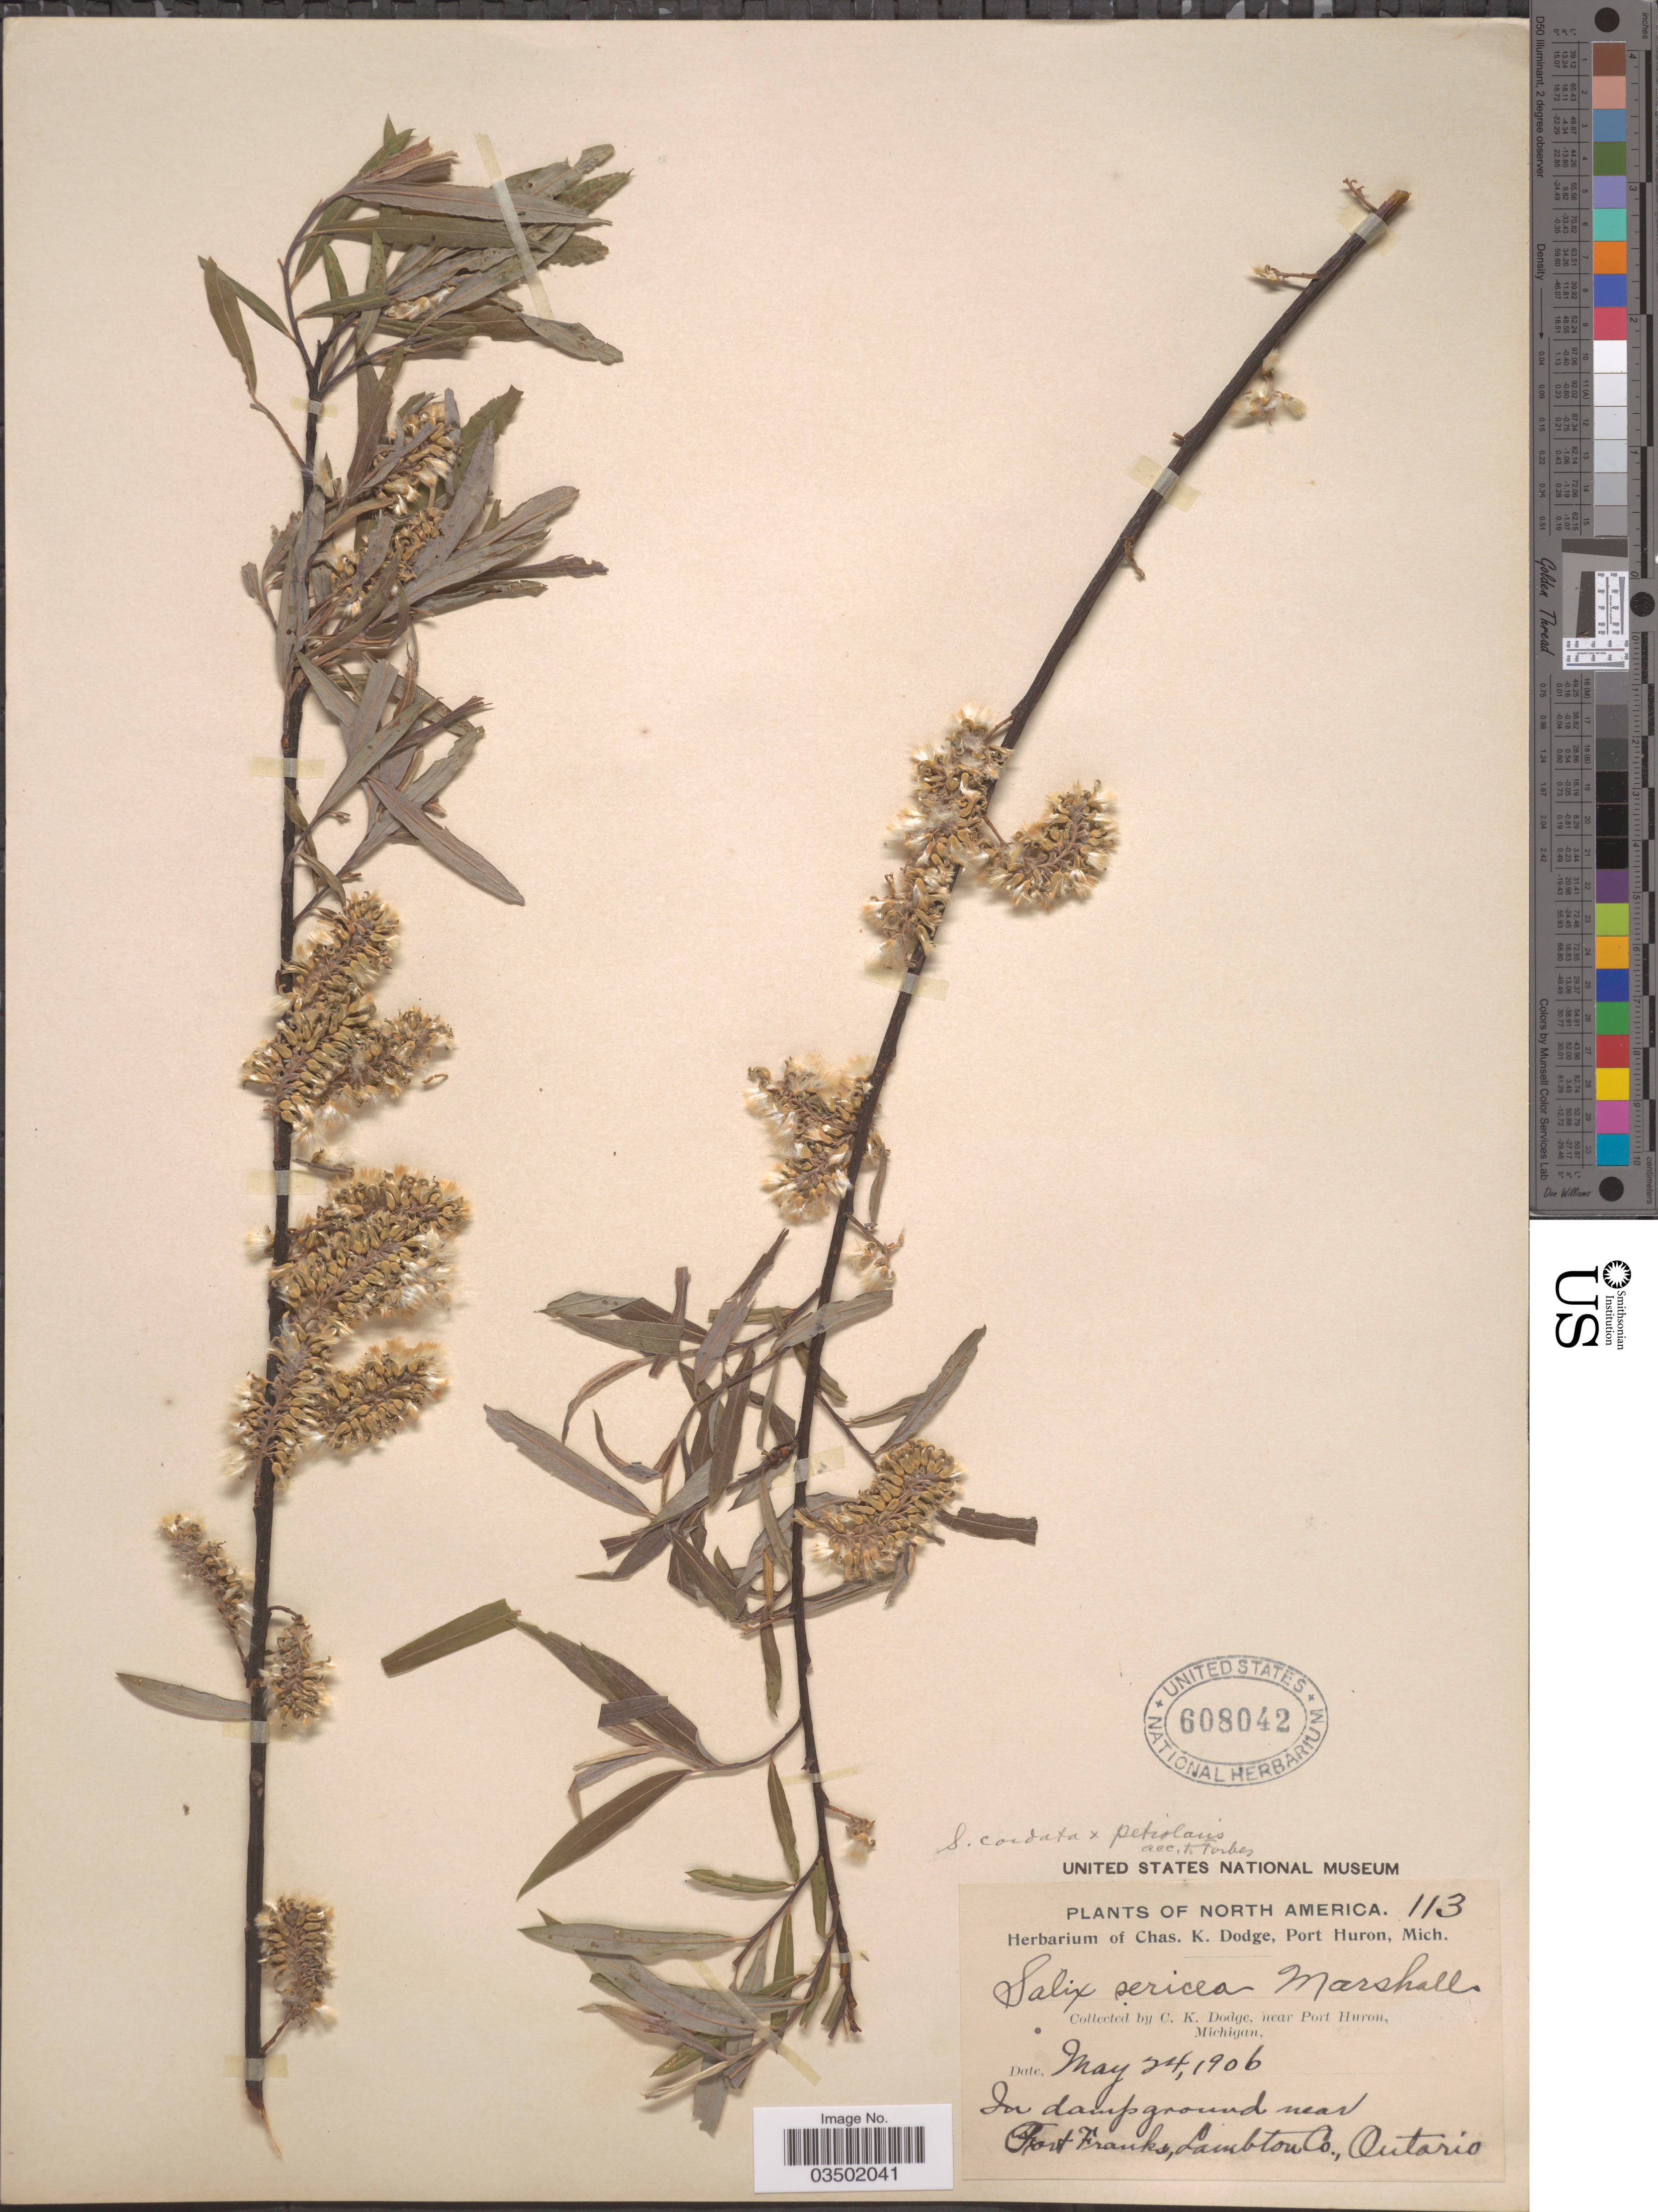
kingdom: Plantae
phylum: Tracheophyta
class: Magnoliopsida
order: Malpighiales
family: Salicaceae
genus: Salix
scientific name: Salix petiolaris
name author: Sm.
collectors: C. Dodge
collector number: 113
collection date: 1906-05-24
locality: Near Port Huron, Michigan. Fort Franks, Lambton Co. Ontario.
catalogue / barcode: US 608042